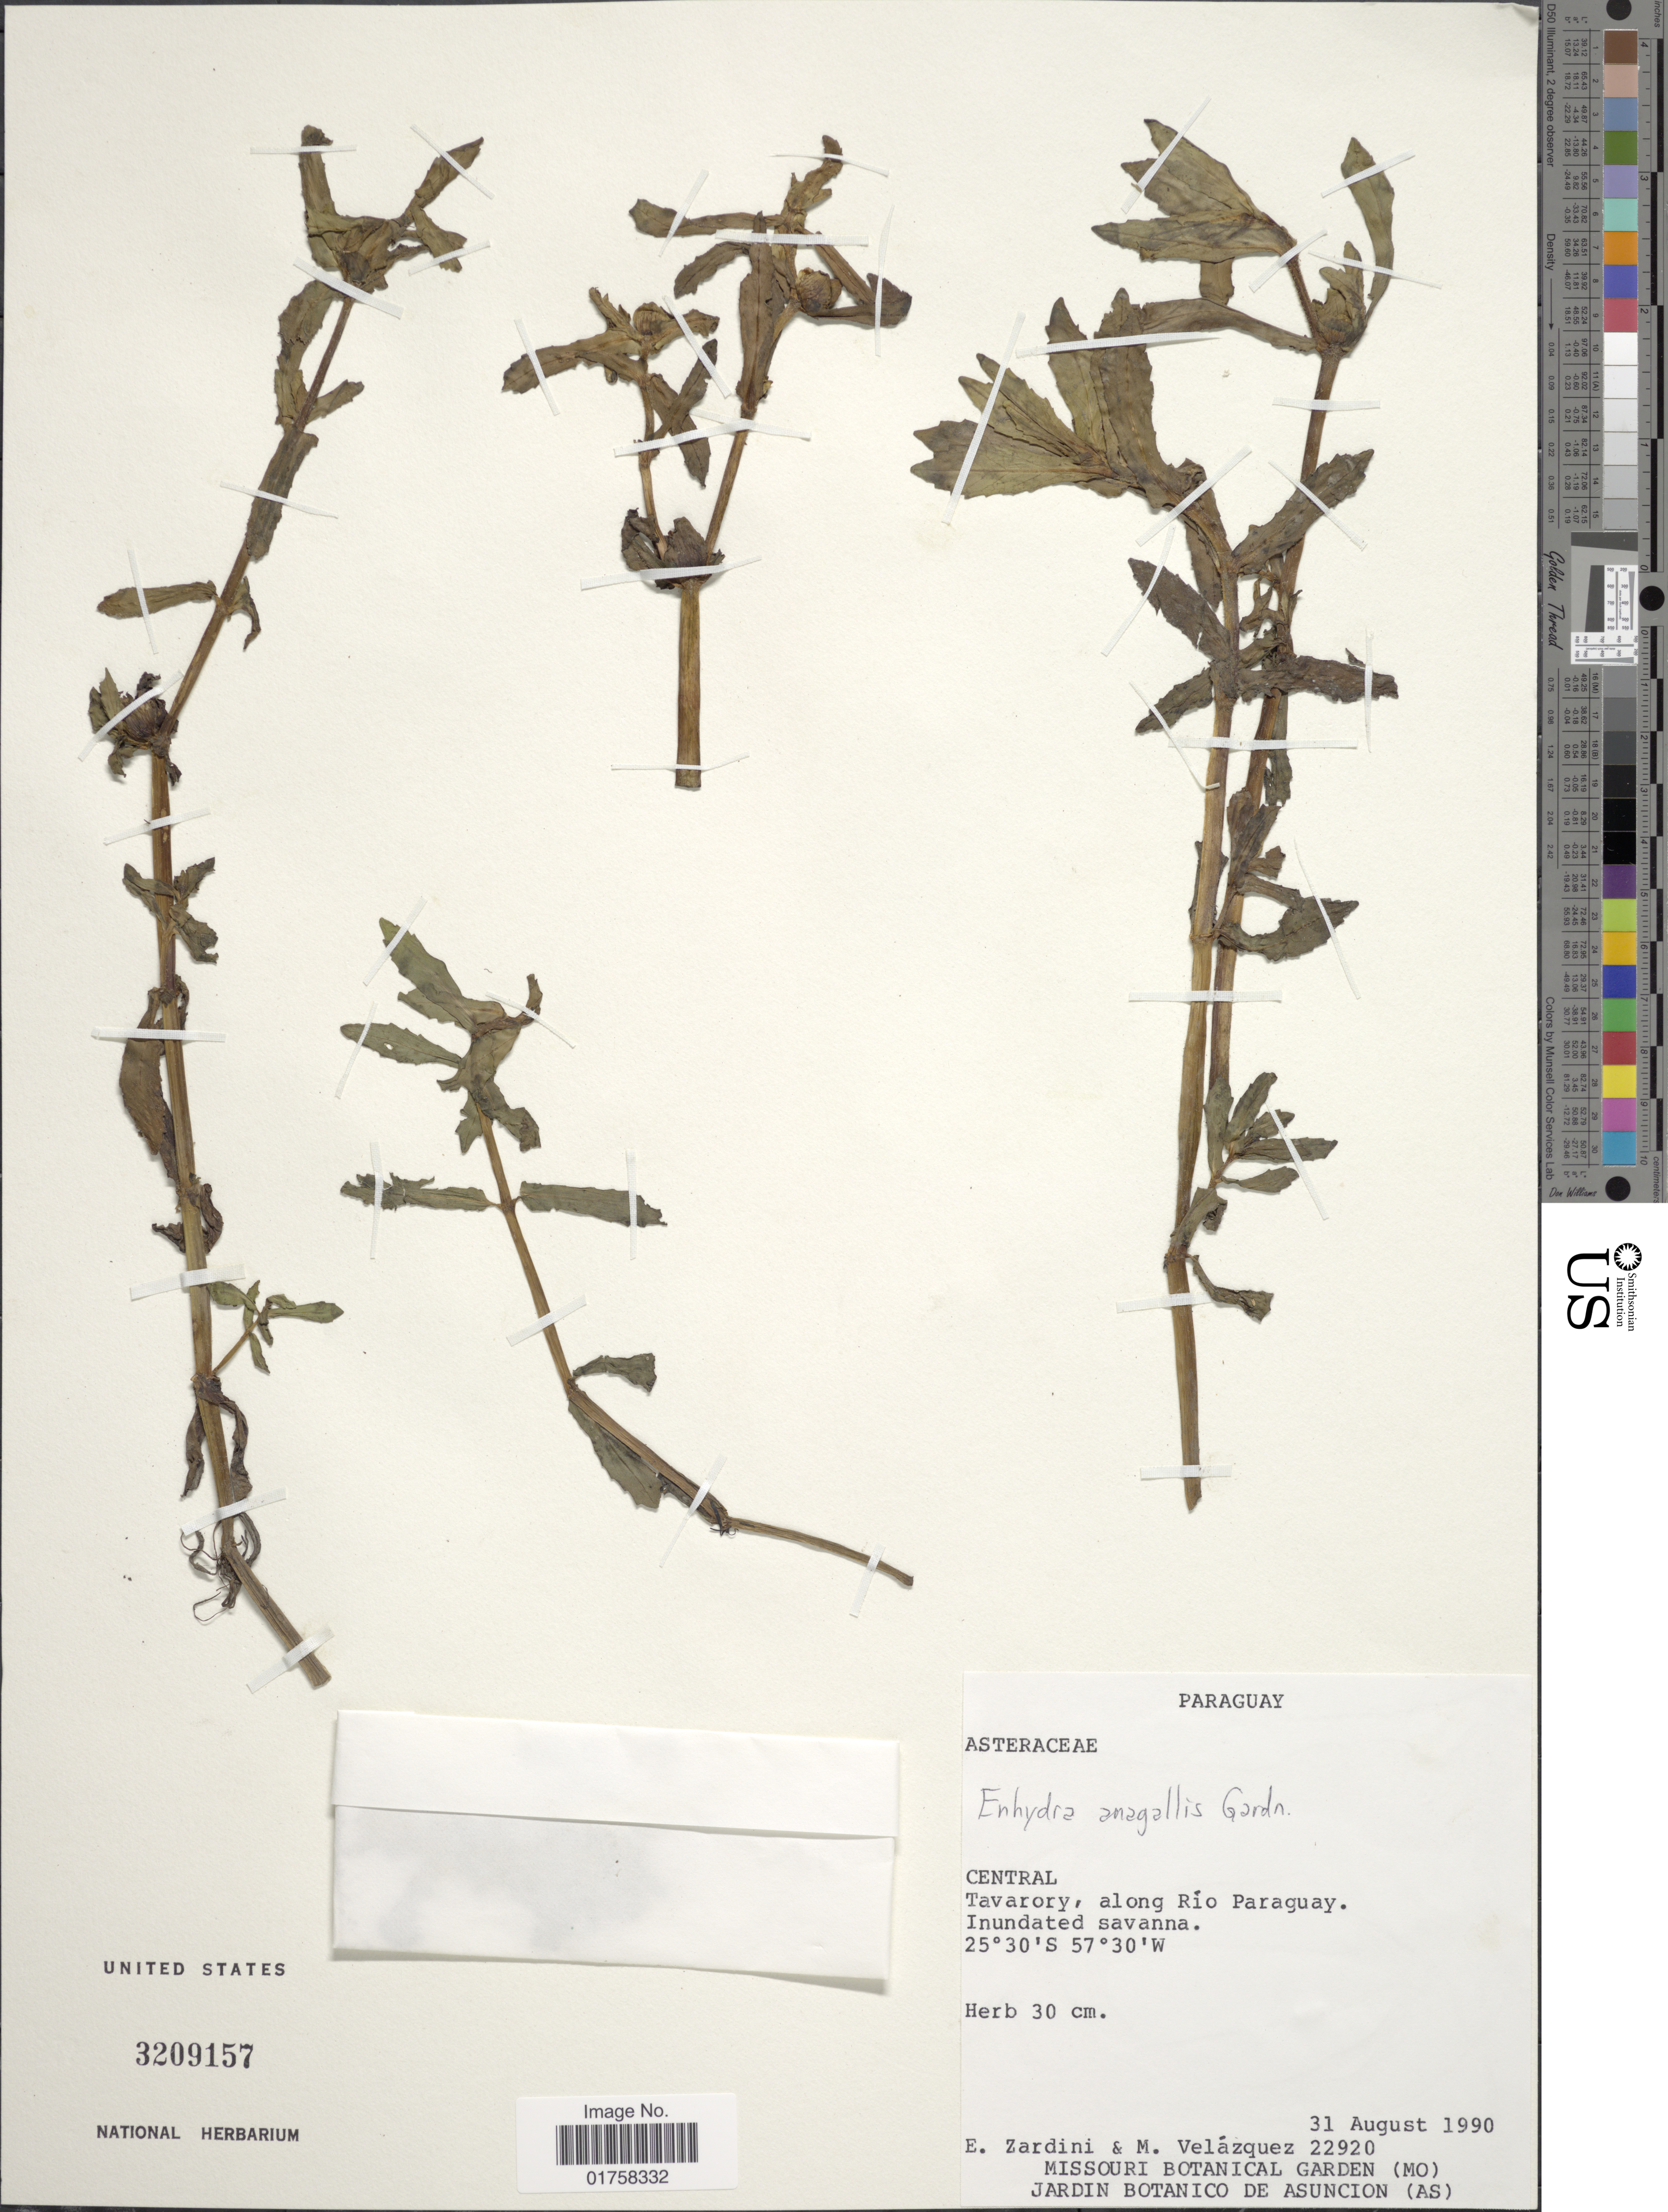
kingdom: Plantae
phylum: Tracheophyta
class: Magnoliopsida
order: Asterales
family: Asteraceae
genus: Enhydra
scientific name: Enhydra fluctuans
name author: Lour.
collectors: E. M. Zardini & M. Velazquez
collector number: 22920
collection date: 1990-08-31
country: Paraguay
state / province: Central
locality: Tavarory, along Río Paraguay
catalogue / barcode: US 3209157